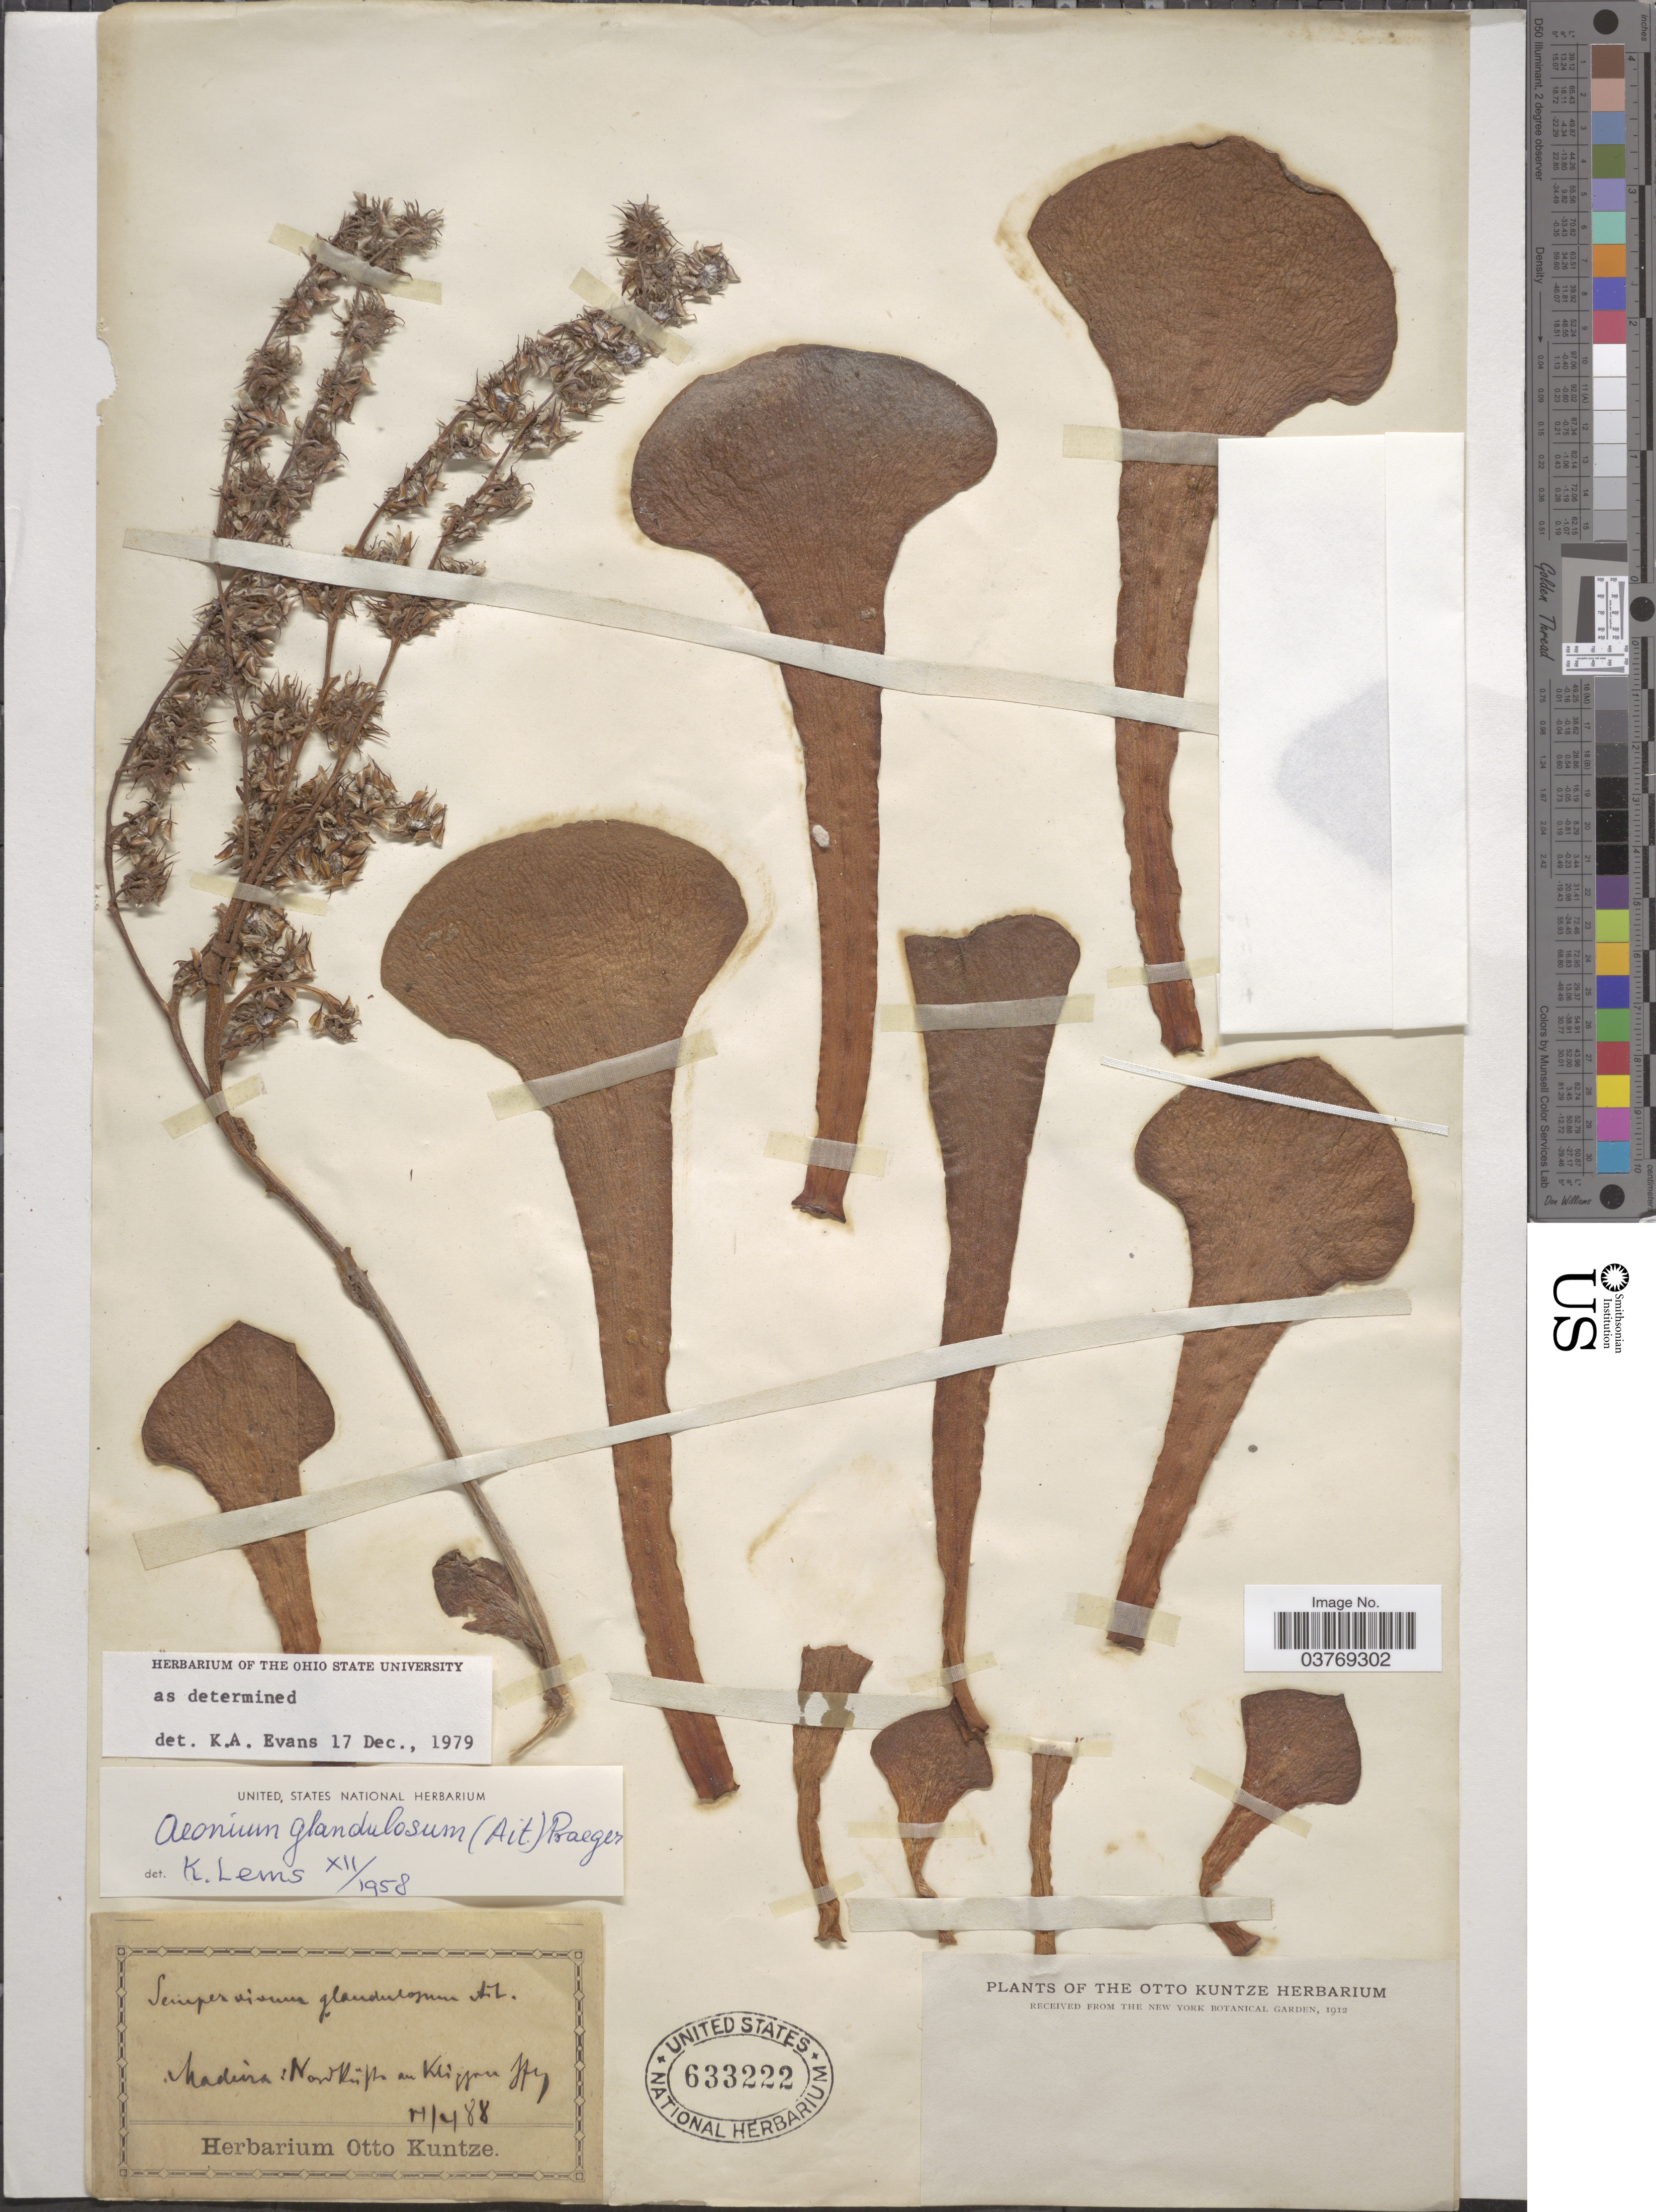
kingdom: Plantae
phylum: Tracheophyta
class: Magnoliopsida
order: Saxifragales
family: Crassulaceae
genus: Aeonium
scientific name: Aeonium glandulosum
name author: (Aiton) Webb & Berthel.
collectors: ex herb. Otto Kuntze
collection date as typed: Transcribed d/m/y: 14/4/88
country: Portugal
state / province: Madeira (Aut. Reg.)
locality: Nowkip au Kippare sty.*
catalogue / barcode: US 633222